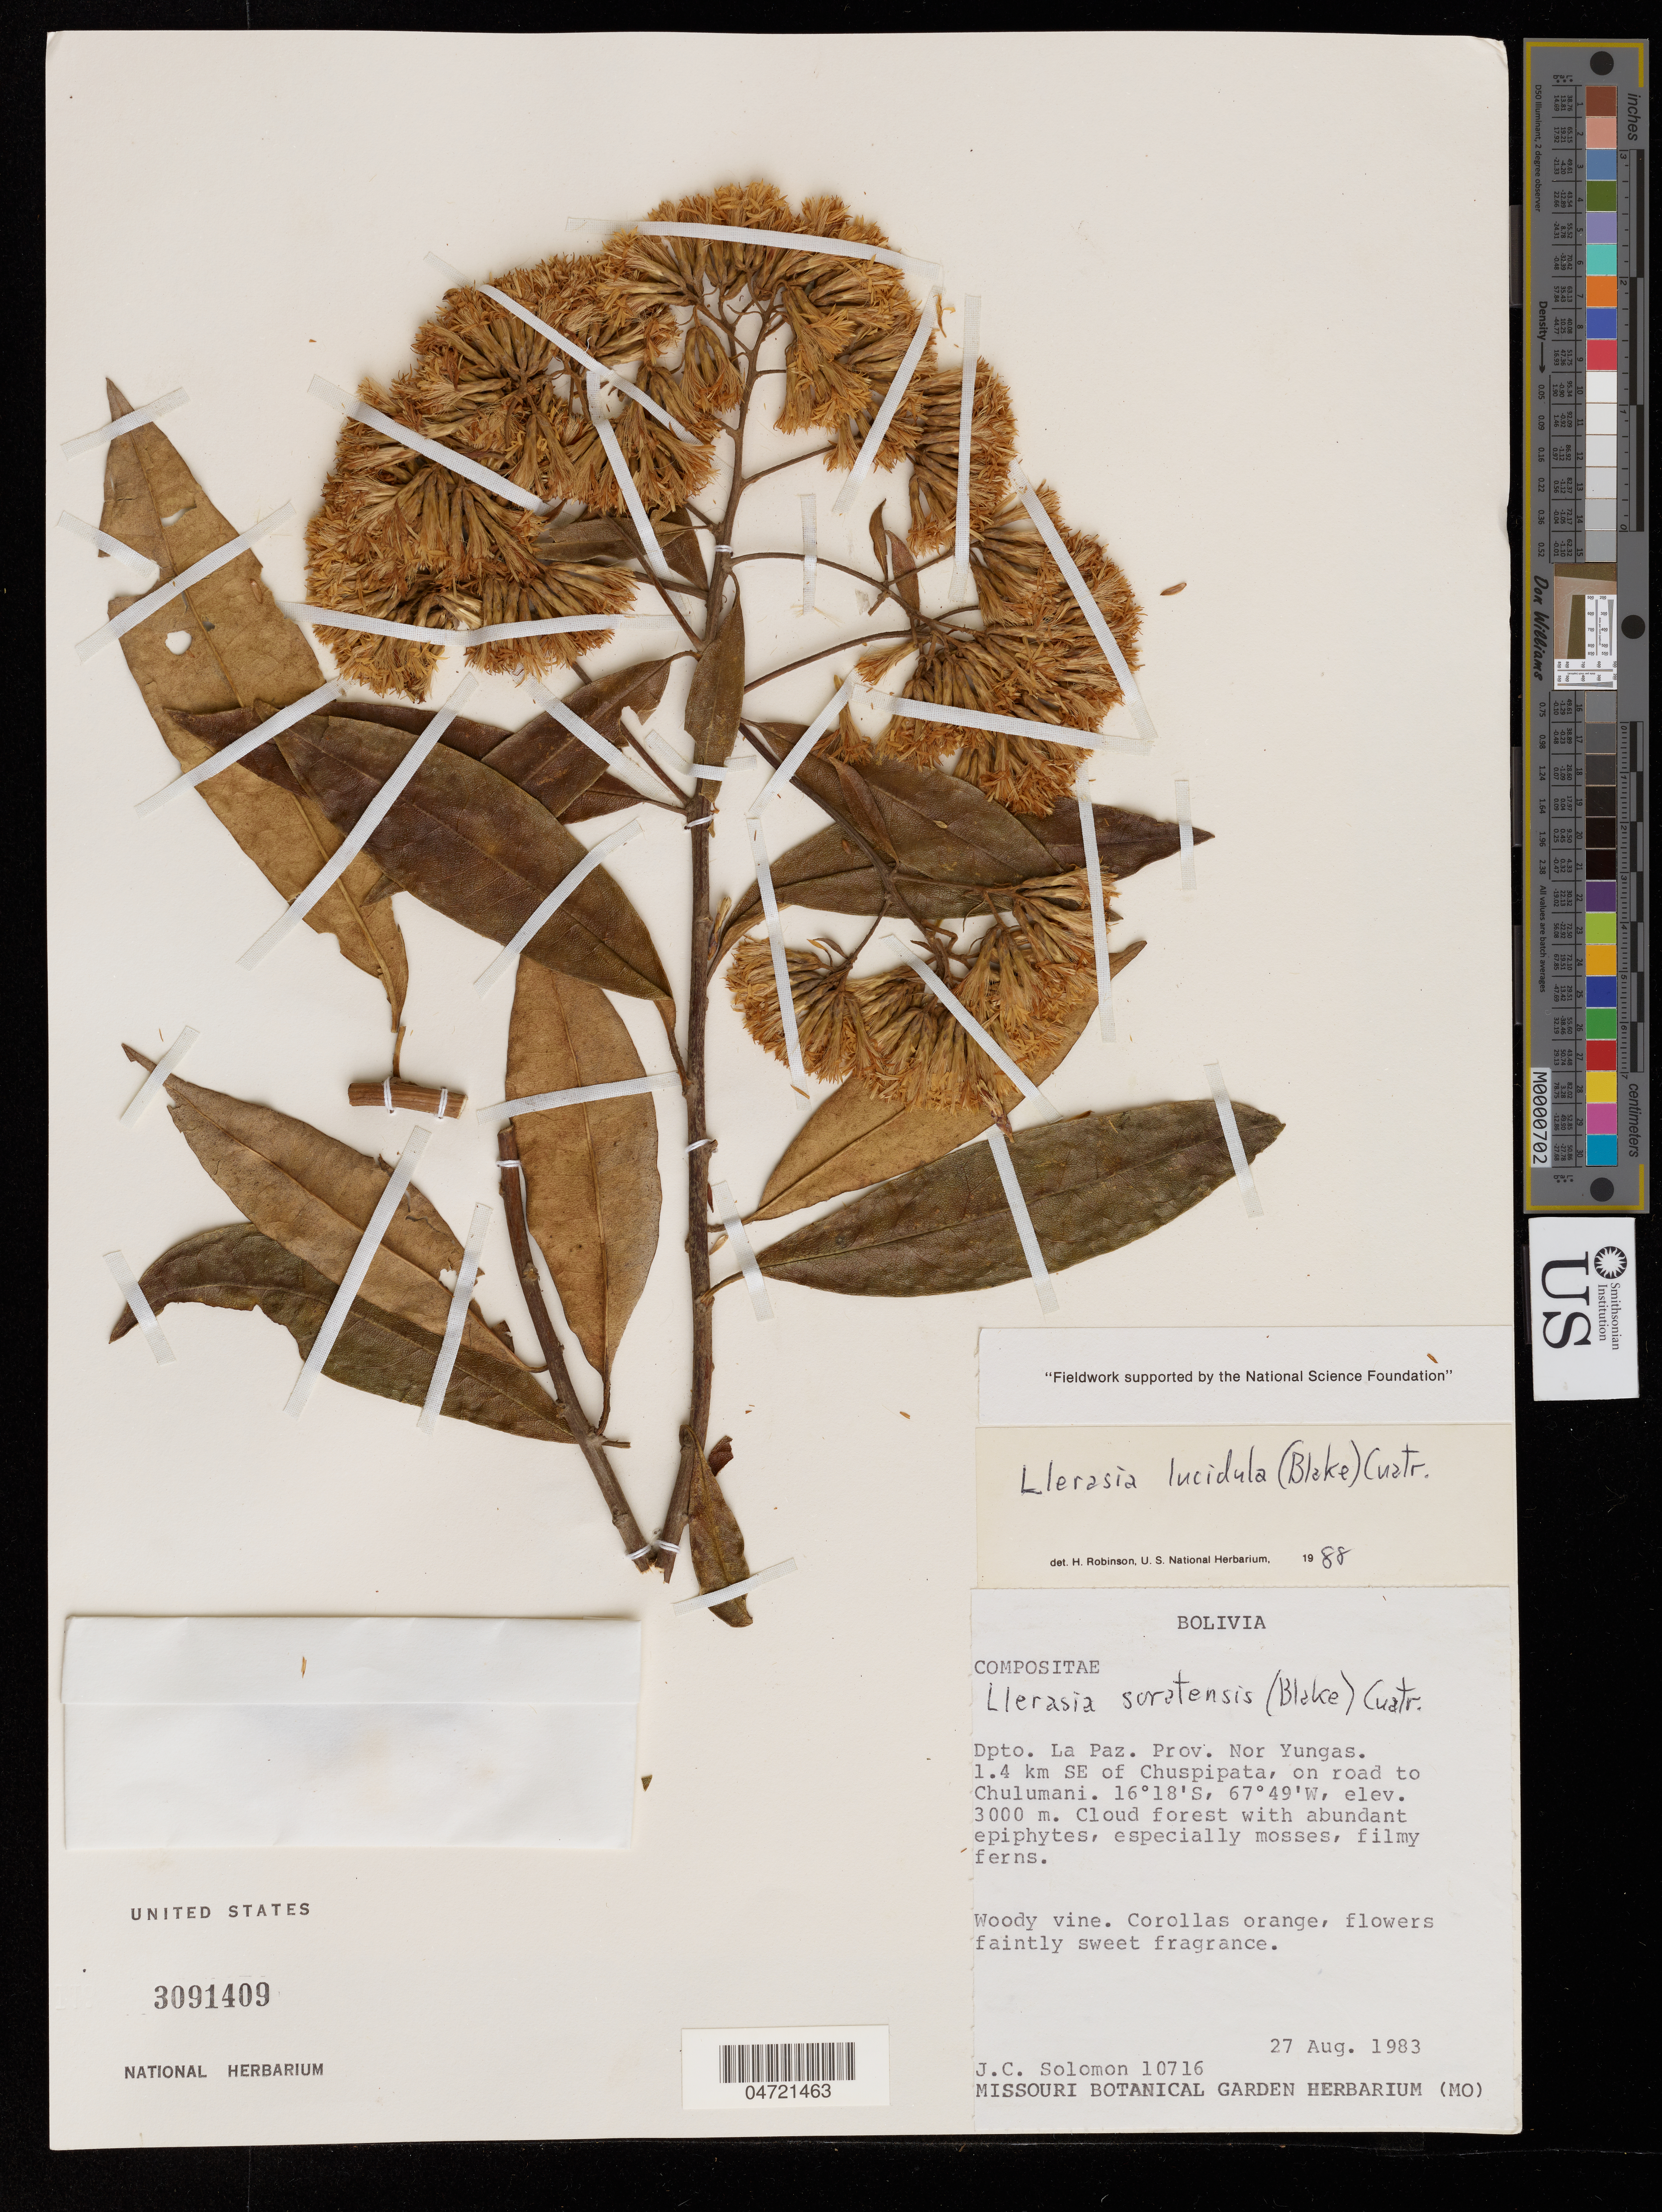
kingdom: Plantae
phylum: Tracheophyta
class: Magnoliopsida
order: Asterales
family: Asteraceae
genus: Llerasia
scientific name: Llerasia lucidula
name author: (S.F. Blake) Cuatrec.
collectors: J. C. Solomon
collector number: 10716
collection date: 1983-08-27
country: Bolivia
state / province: La Paz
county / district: Nor Yungas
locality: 1.4 km SE of Chusipata, on road to Chulumani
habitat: Cloud forest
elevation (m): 3000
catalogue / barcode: US 3091409